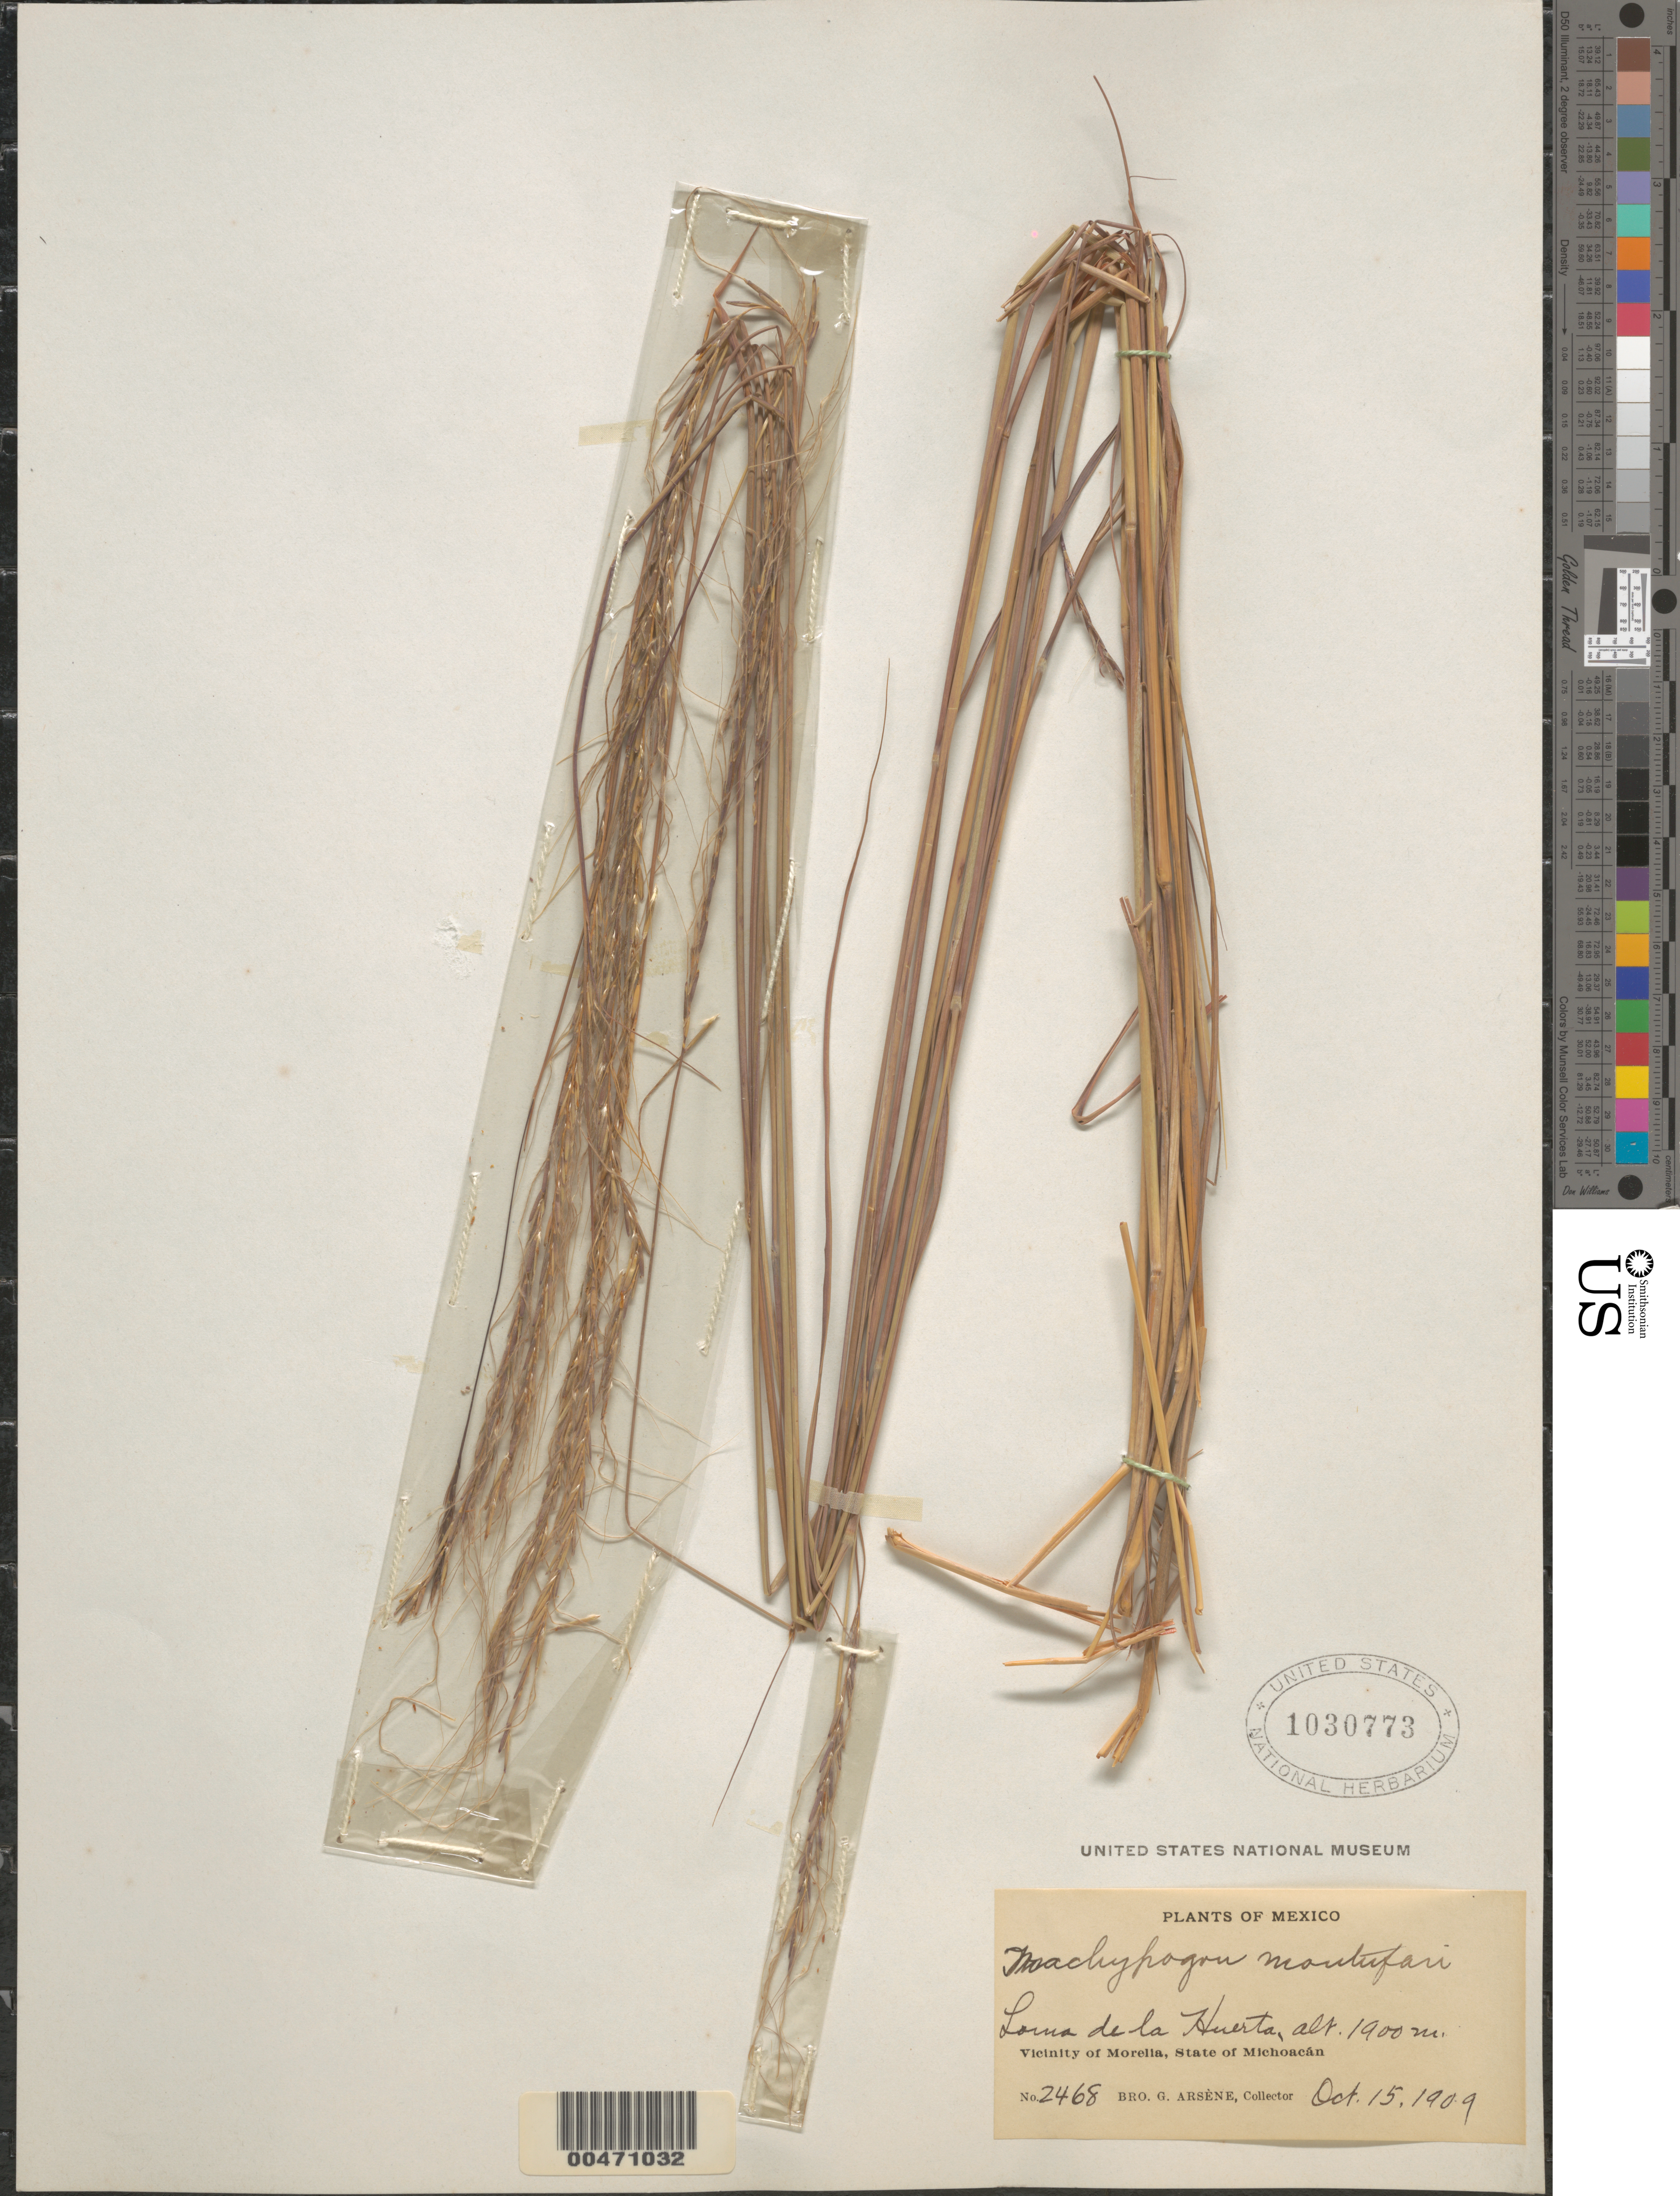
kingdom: Plantae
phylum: Tracheophyta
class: Liliopsida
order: Poales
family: Poaceae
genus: Trachypogon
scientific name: Trachypogon secundus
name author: (J. Presl) Scribn.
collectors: Bro. G. Arsène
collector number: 2468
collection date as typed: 15 Oct 1909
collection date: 1909-10-15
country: Mexico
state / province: Michoacán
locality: Loma de la Huerta, vicinity of Morelia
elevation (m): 1900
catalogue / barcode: US 1030773